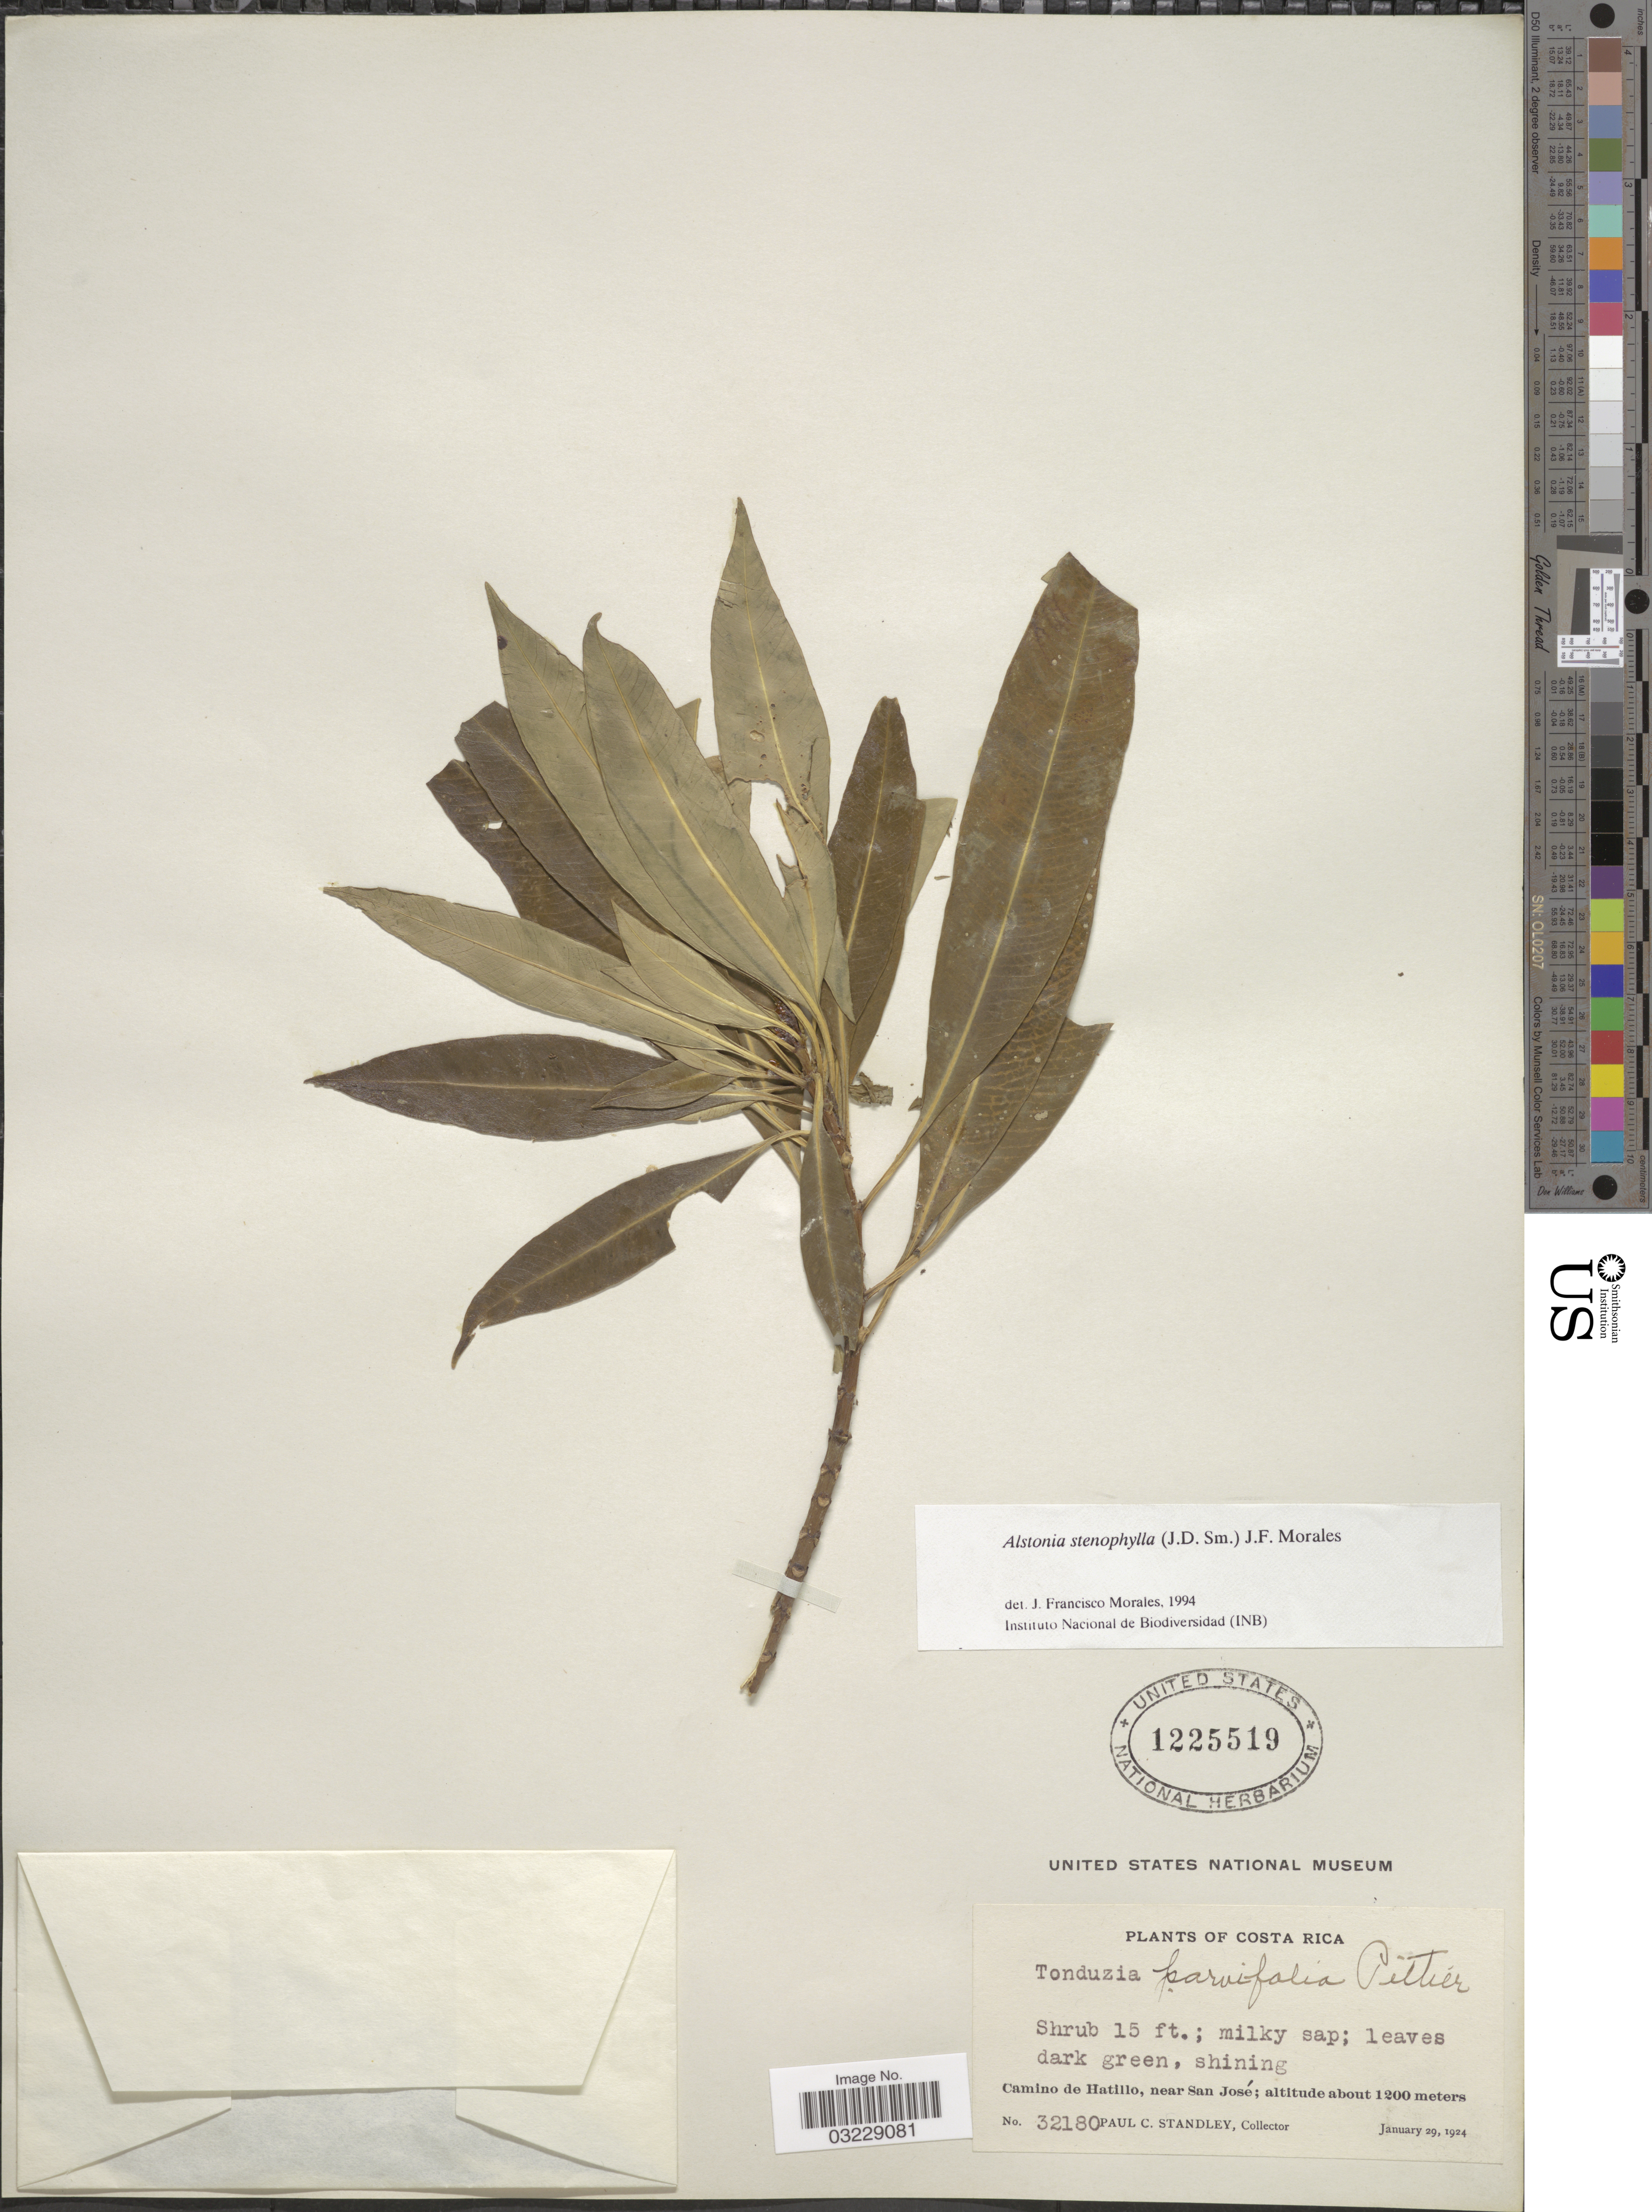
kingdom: Plantae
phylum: Tracheophyta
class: Magnoliopsida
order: Gentianales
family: Apocynaceae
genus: Alstonia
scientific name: Alstonia stenophylla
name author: Guillaumin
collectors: P. C. Standley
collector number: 32180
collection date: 1924-01-29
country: Costa Rica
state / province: San José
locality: Camino de Hatillo, near San José.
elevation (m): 1200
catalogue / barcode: US 1225519